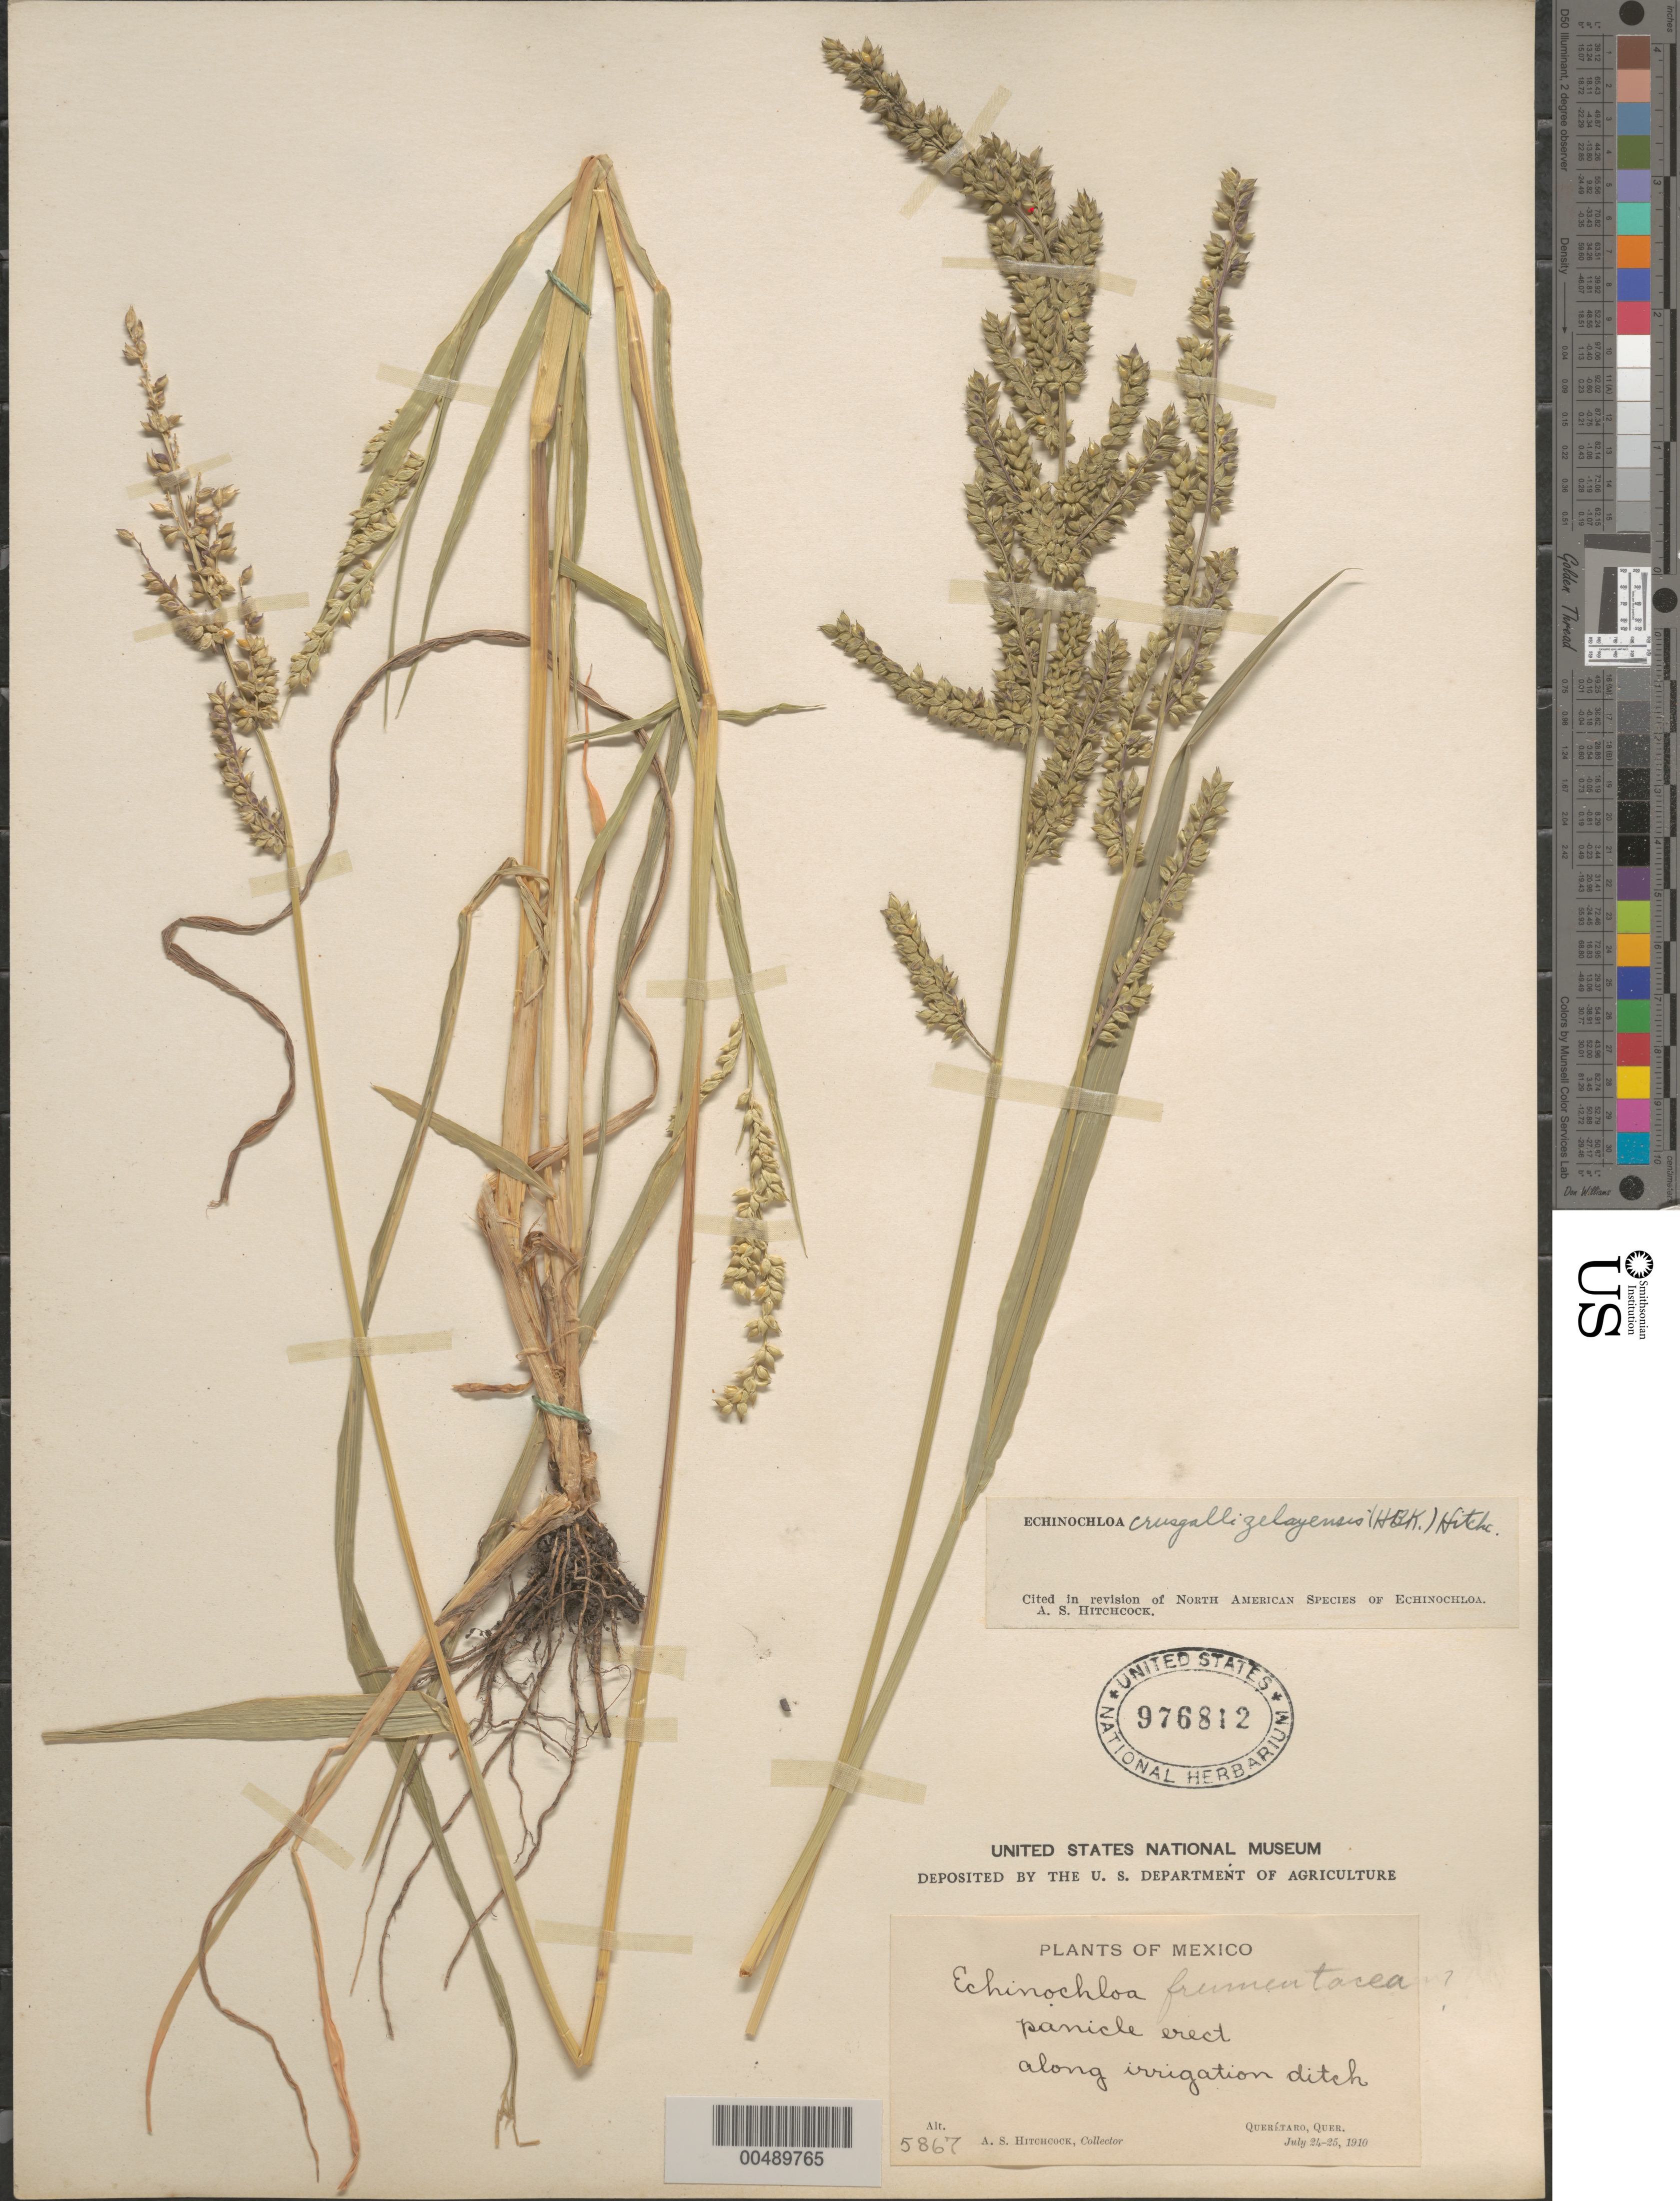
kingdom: Plantae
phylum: Tracheophyta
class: Liliopsida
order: Poales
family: Poaceae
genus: Echinochloa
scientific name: Echinochloa crus-galli var. zelayensis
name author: (Kunth) Hitchc.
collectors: A. S. Hitchcock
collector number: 5867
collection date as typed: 24 Jul 1910 to 25 Jul 1910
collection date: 1910-07-24/1910-07-25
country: Mexico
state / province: Querétaro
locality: Querétaro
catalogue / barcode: US 976812